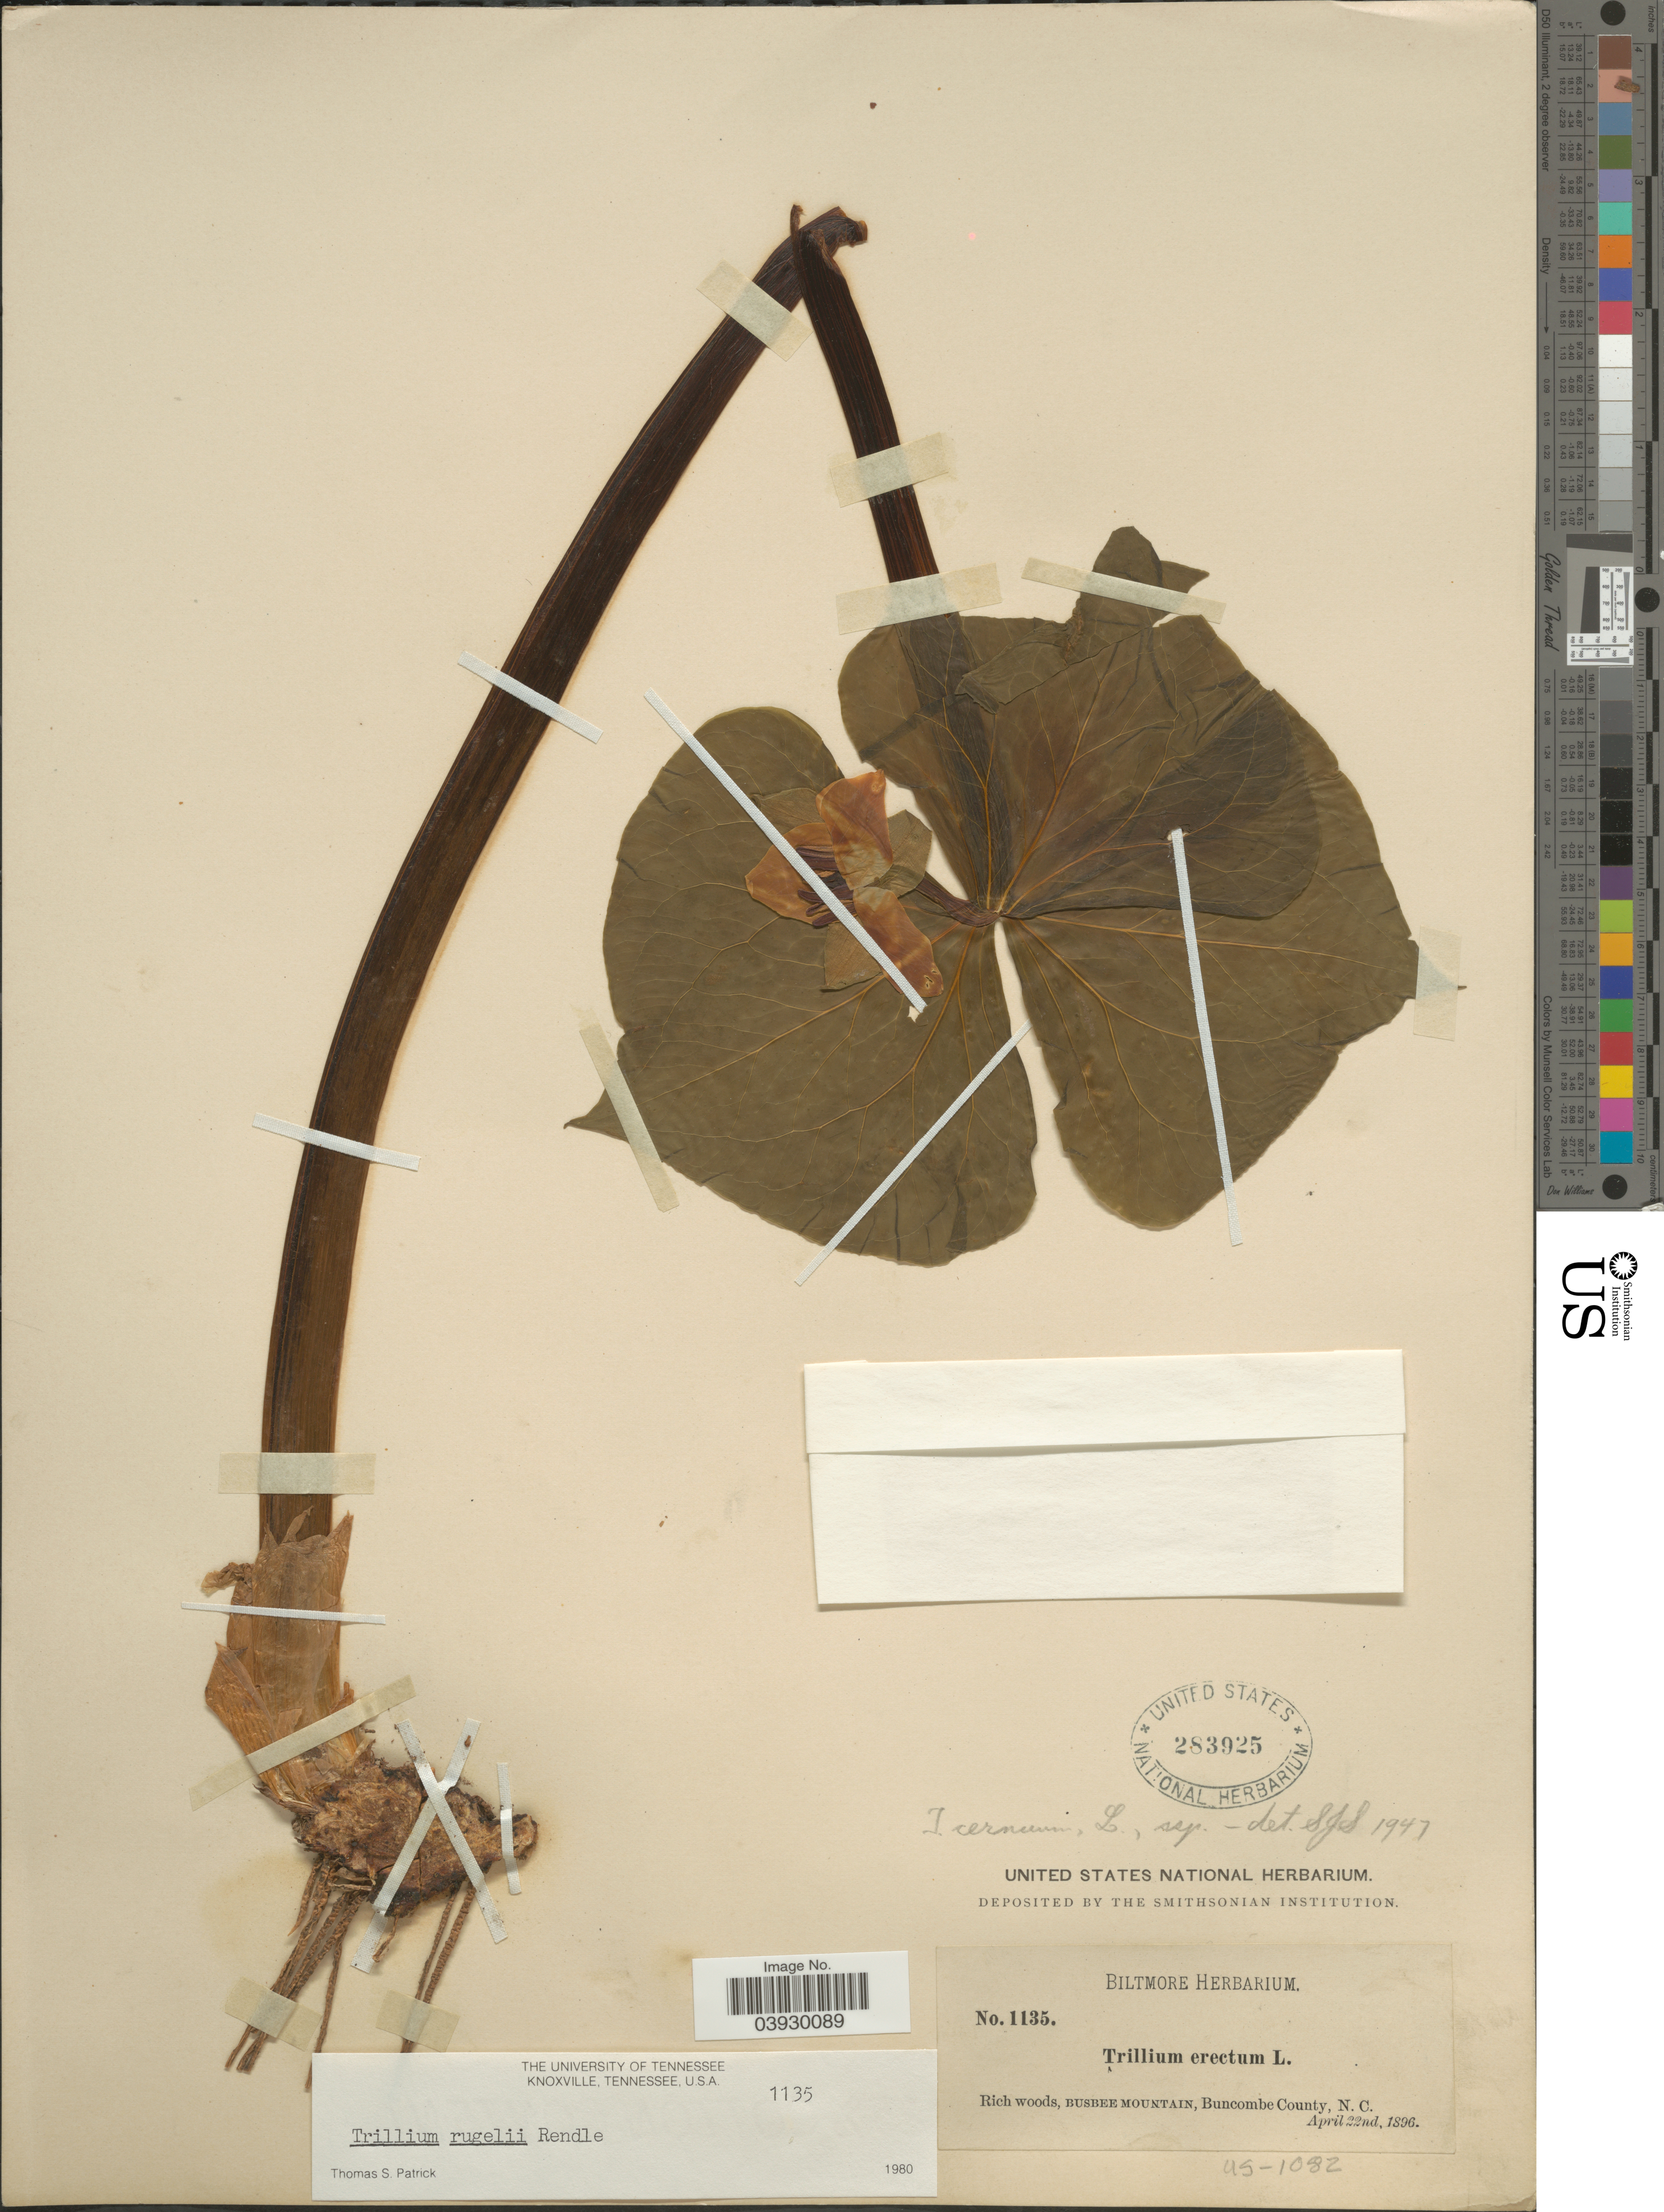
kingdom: Plantae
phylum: Tracheophyta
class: Liliopsida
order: Liliales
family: Melanthiaceae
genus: Trillium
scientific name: Trillium rugelii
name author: Rendle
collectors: ex herb. Biltmore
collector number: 1135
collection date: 1896-04-22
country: United States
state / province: North Carolina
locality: Busbee Mountain, Buncombe County.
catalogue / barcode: US 283925